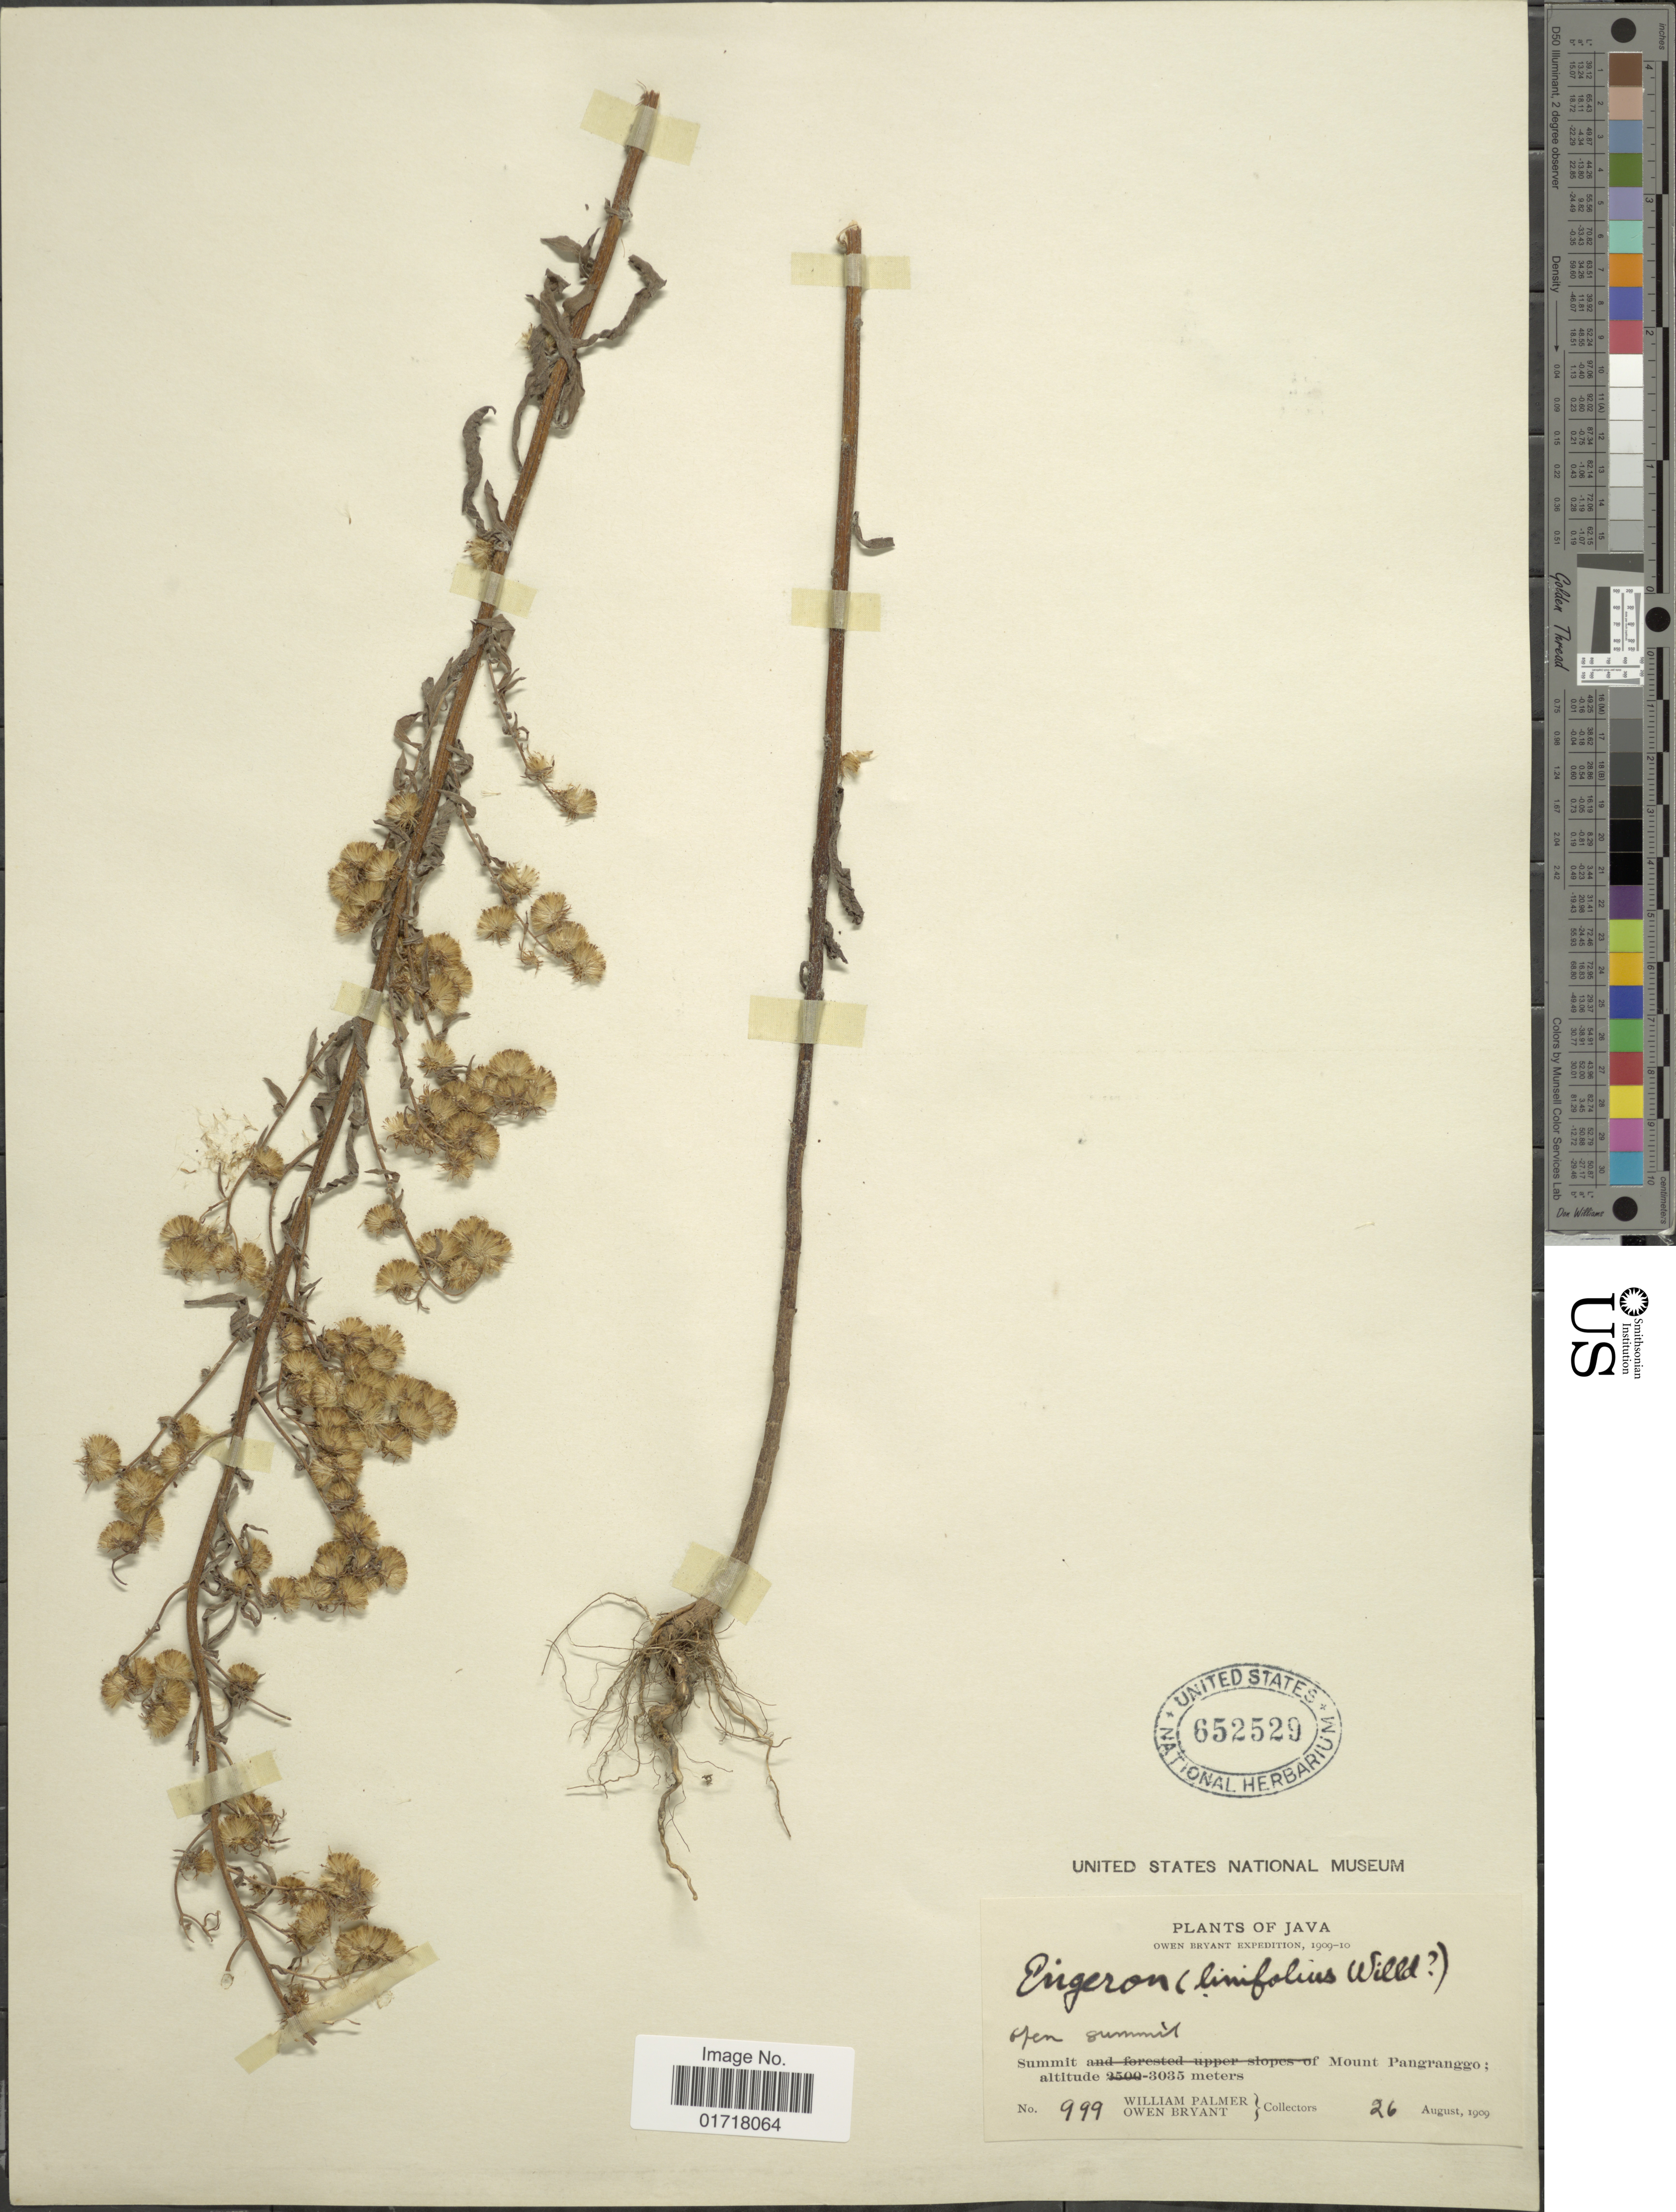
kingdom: Plantae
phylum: Tracheophyta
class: Magnoliopsida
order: Asterales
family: Asteraceae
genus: Erigeron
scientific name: Erigeron bonariensis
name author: L.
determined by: Wagner, W. L., (BOT), Smithsonian Institution - National Museum of Natural History (UNITED STATES)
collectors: W. Palmer & O. Bryant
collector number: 999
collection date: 1909-08-26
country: Indonesia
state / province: Java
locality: Summit Mount Pangranggo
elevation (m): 3035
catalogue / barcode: US 652529